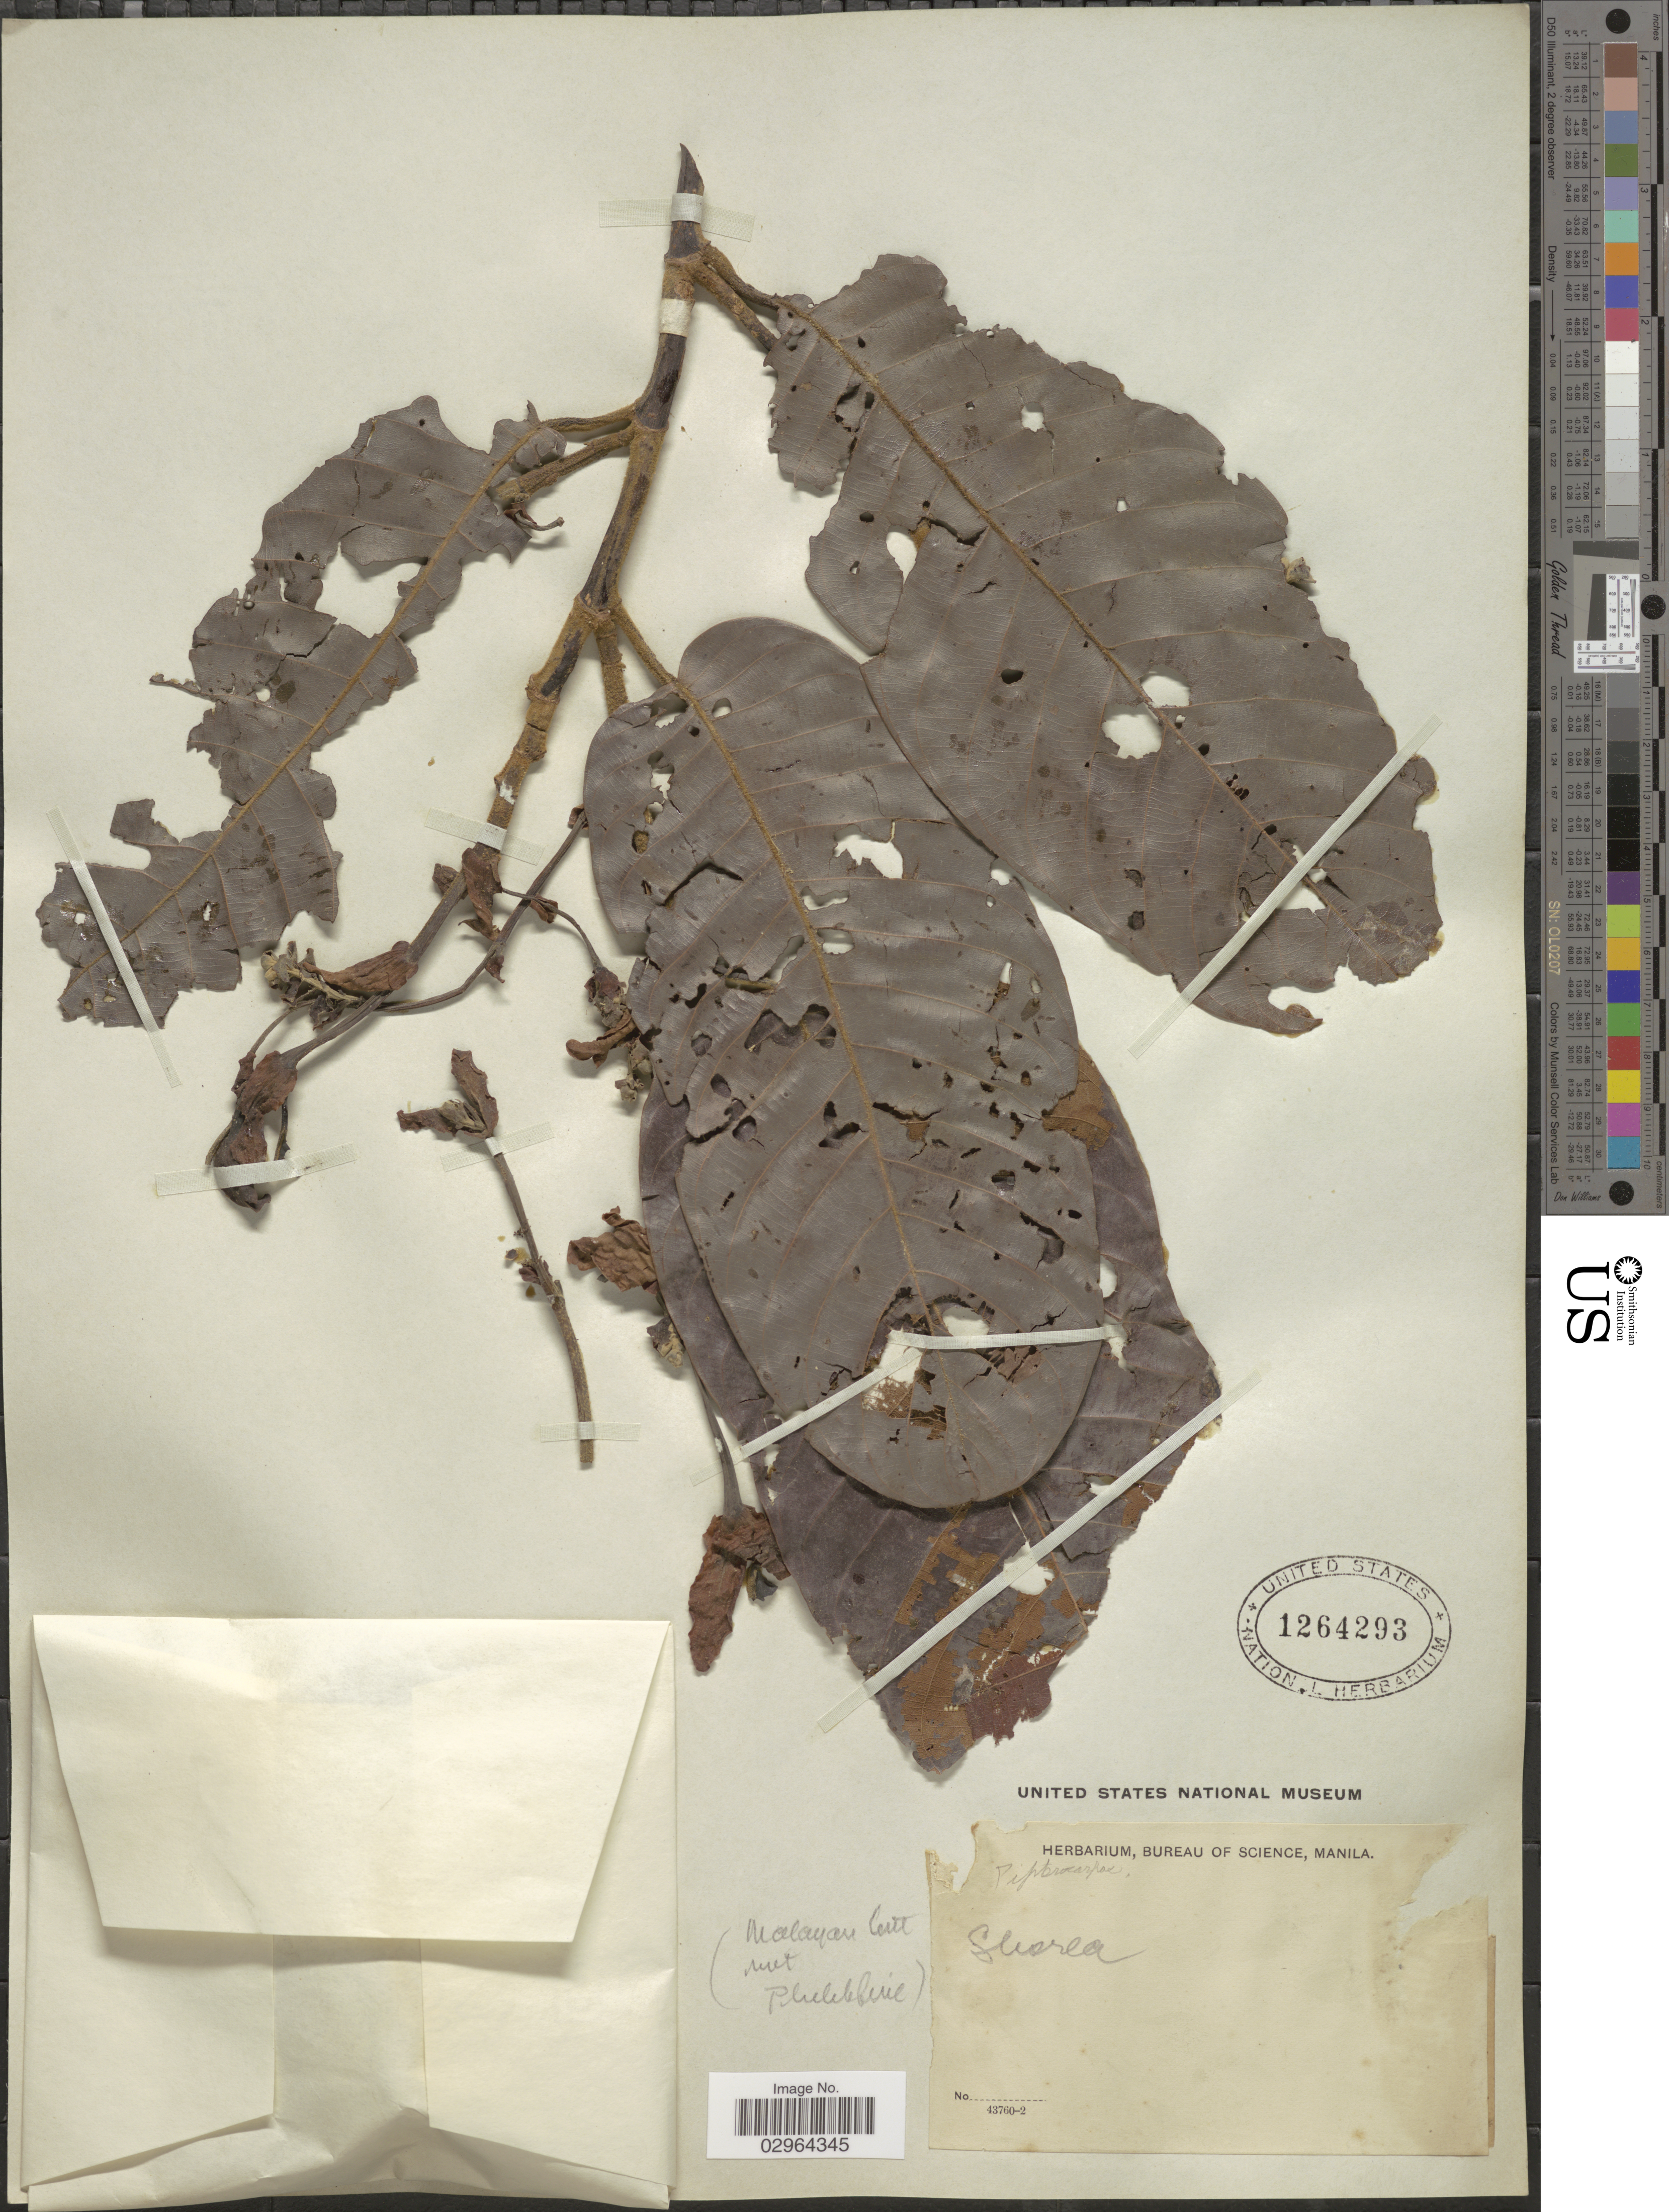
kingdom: Plantae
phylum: Tracheophyta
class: Magnoliopsida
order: Malvales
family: Dipterocarpaceae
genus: Shorea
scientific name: Shorea sp.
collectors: Ex herb. Bureau of Science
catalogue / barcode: US 1264293